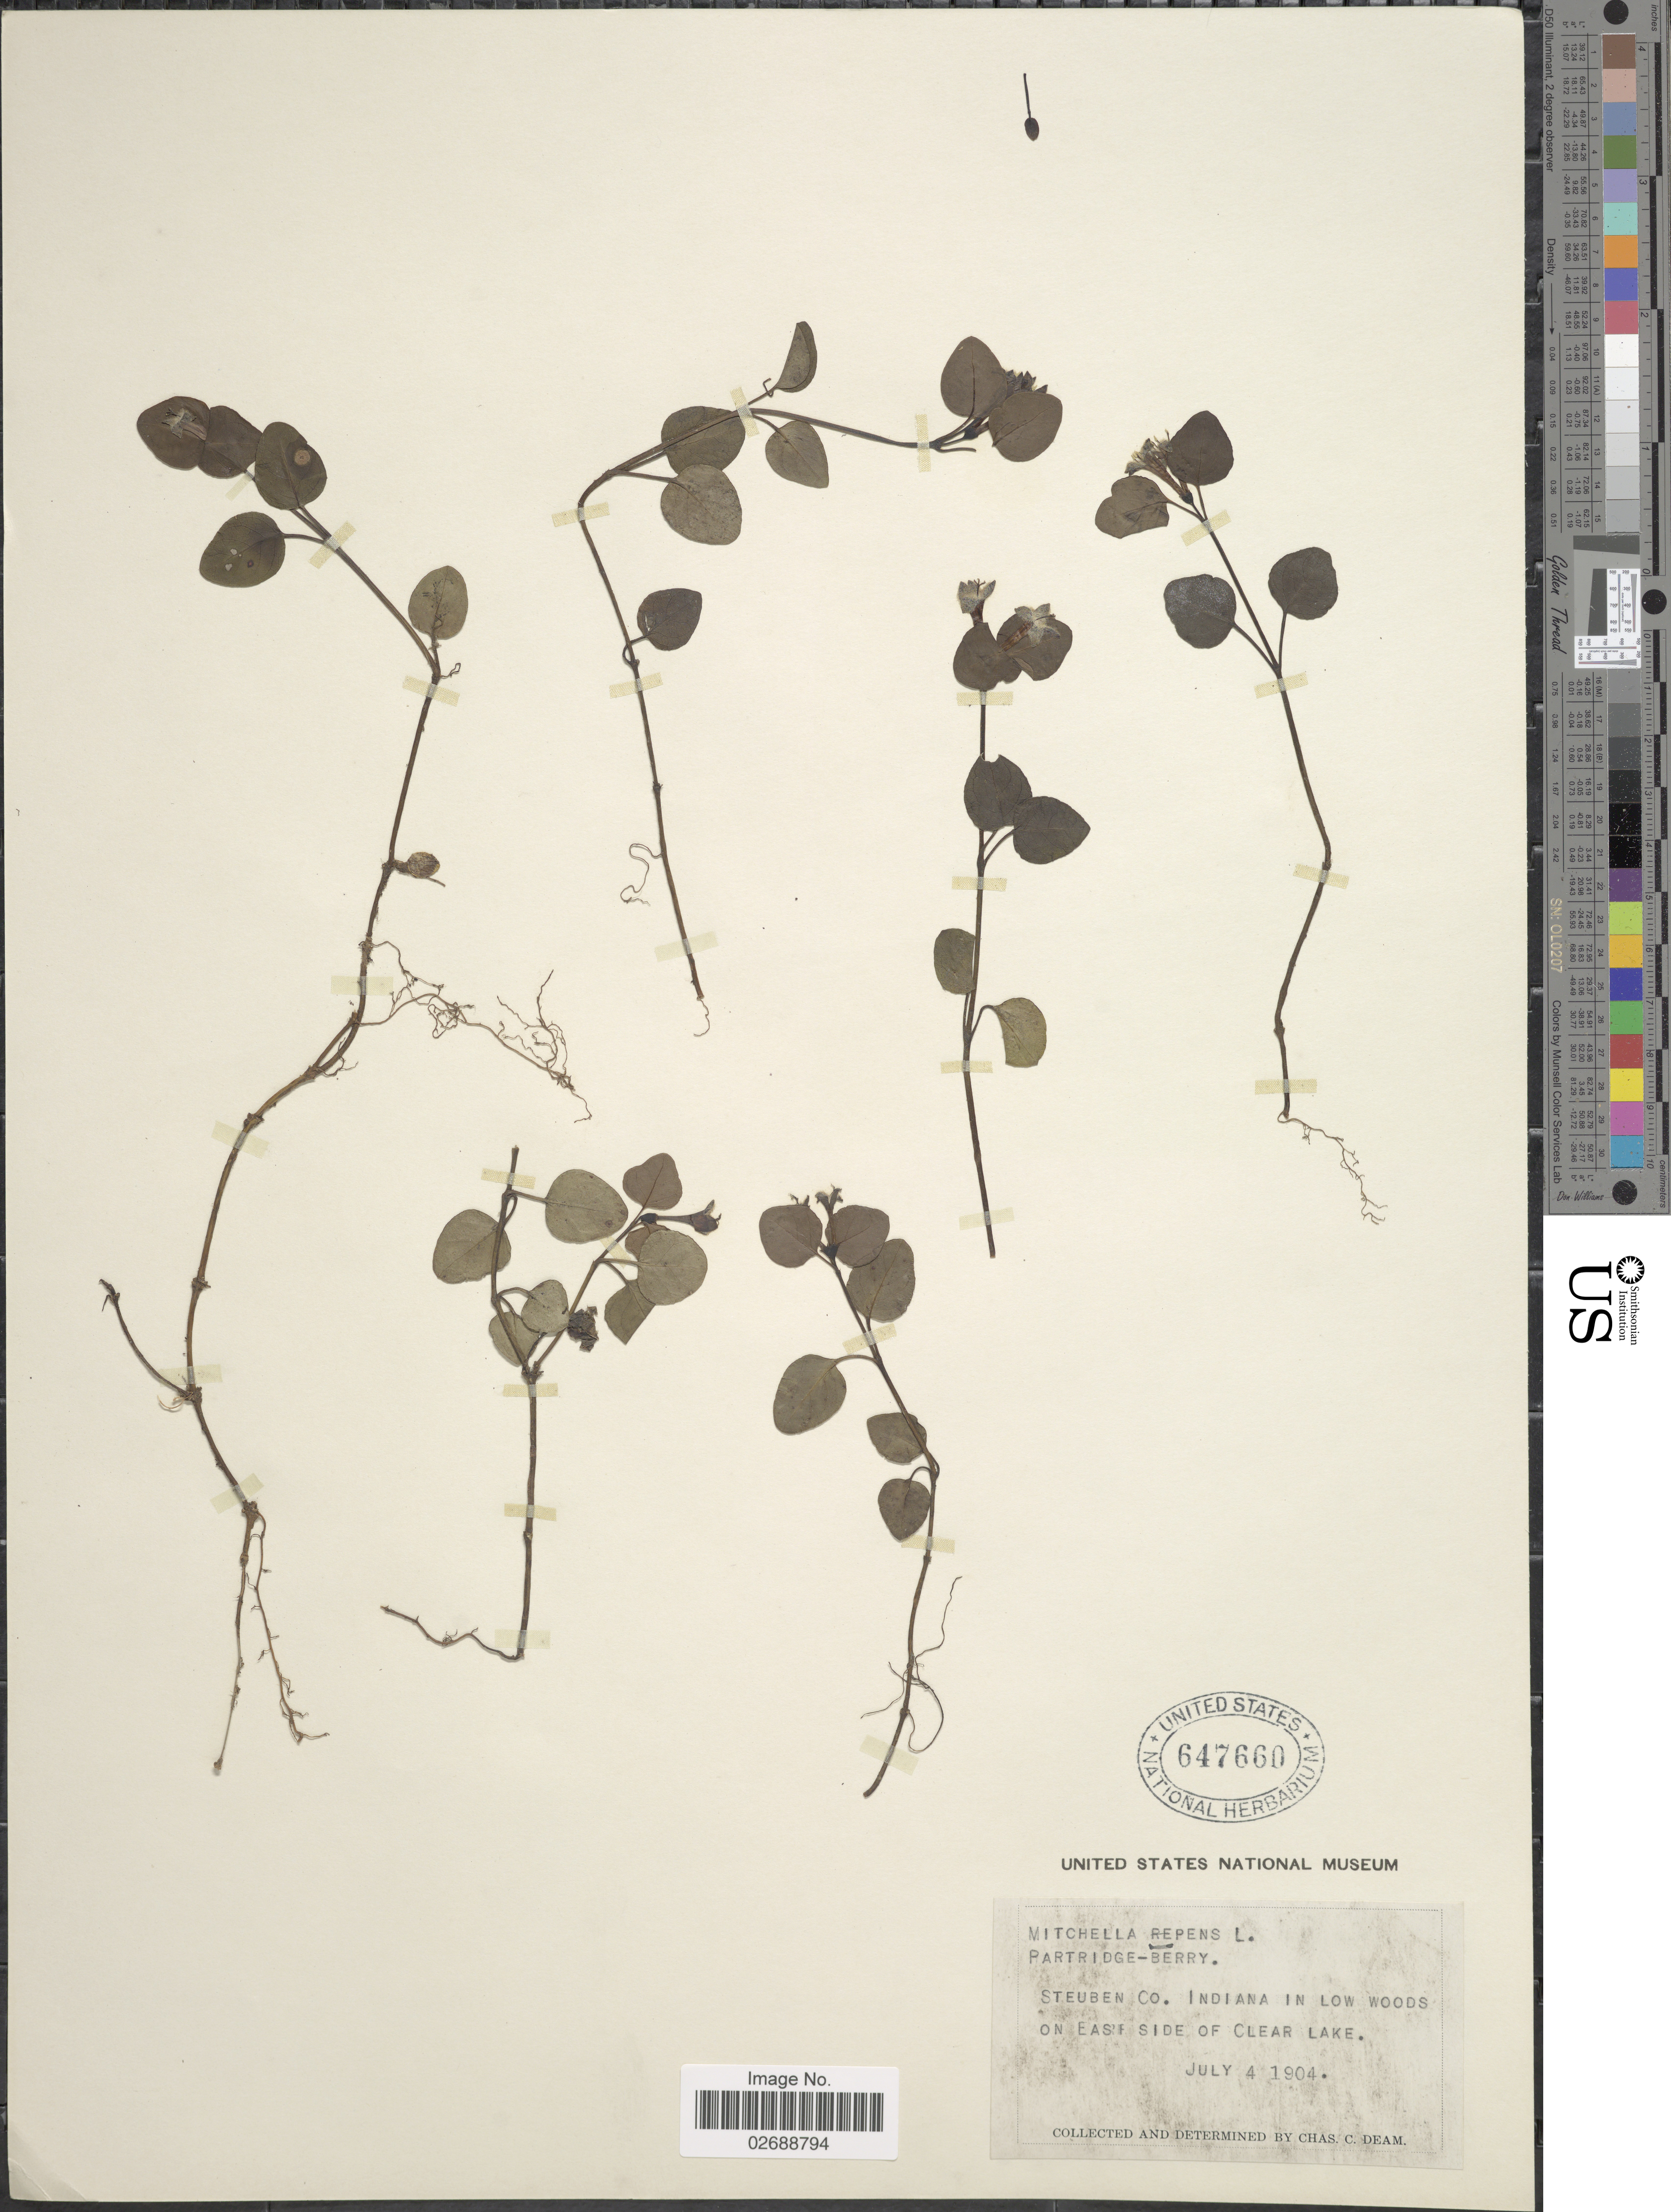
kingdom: Plantae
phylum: Tracheophyta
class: Magnoliopsida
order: Gentianales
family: Rubiaceae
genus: Mitchella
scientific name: Mitchella repens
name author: L.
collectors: C. C. Deam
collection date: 1904-07-04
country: United States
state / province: Indiana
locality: Sreuben Co. On East side of Clear Lake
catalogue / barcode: US 647660